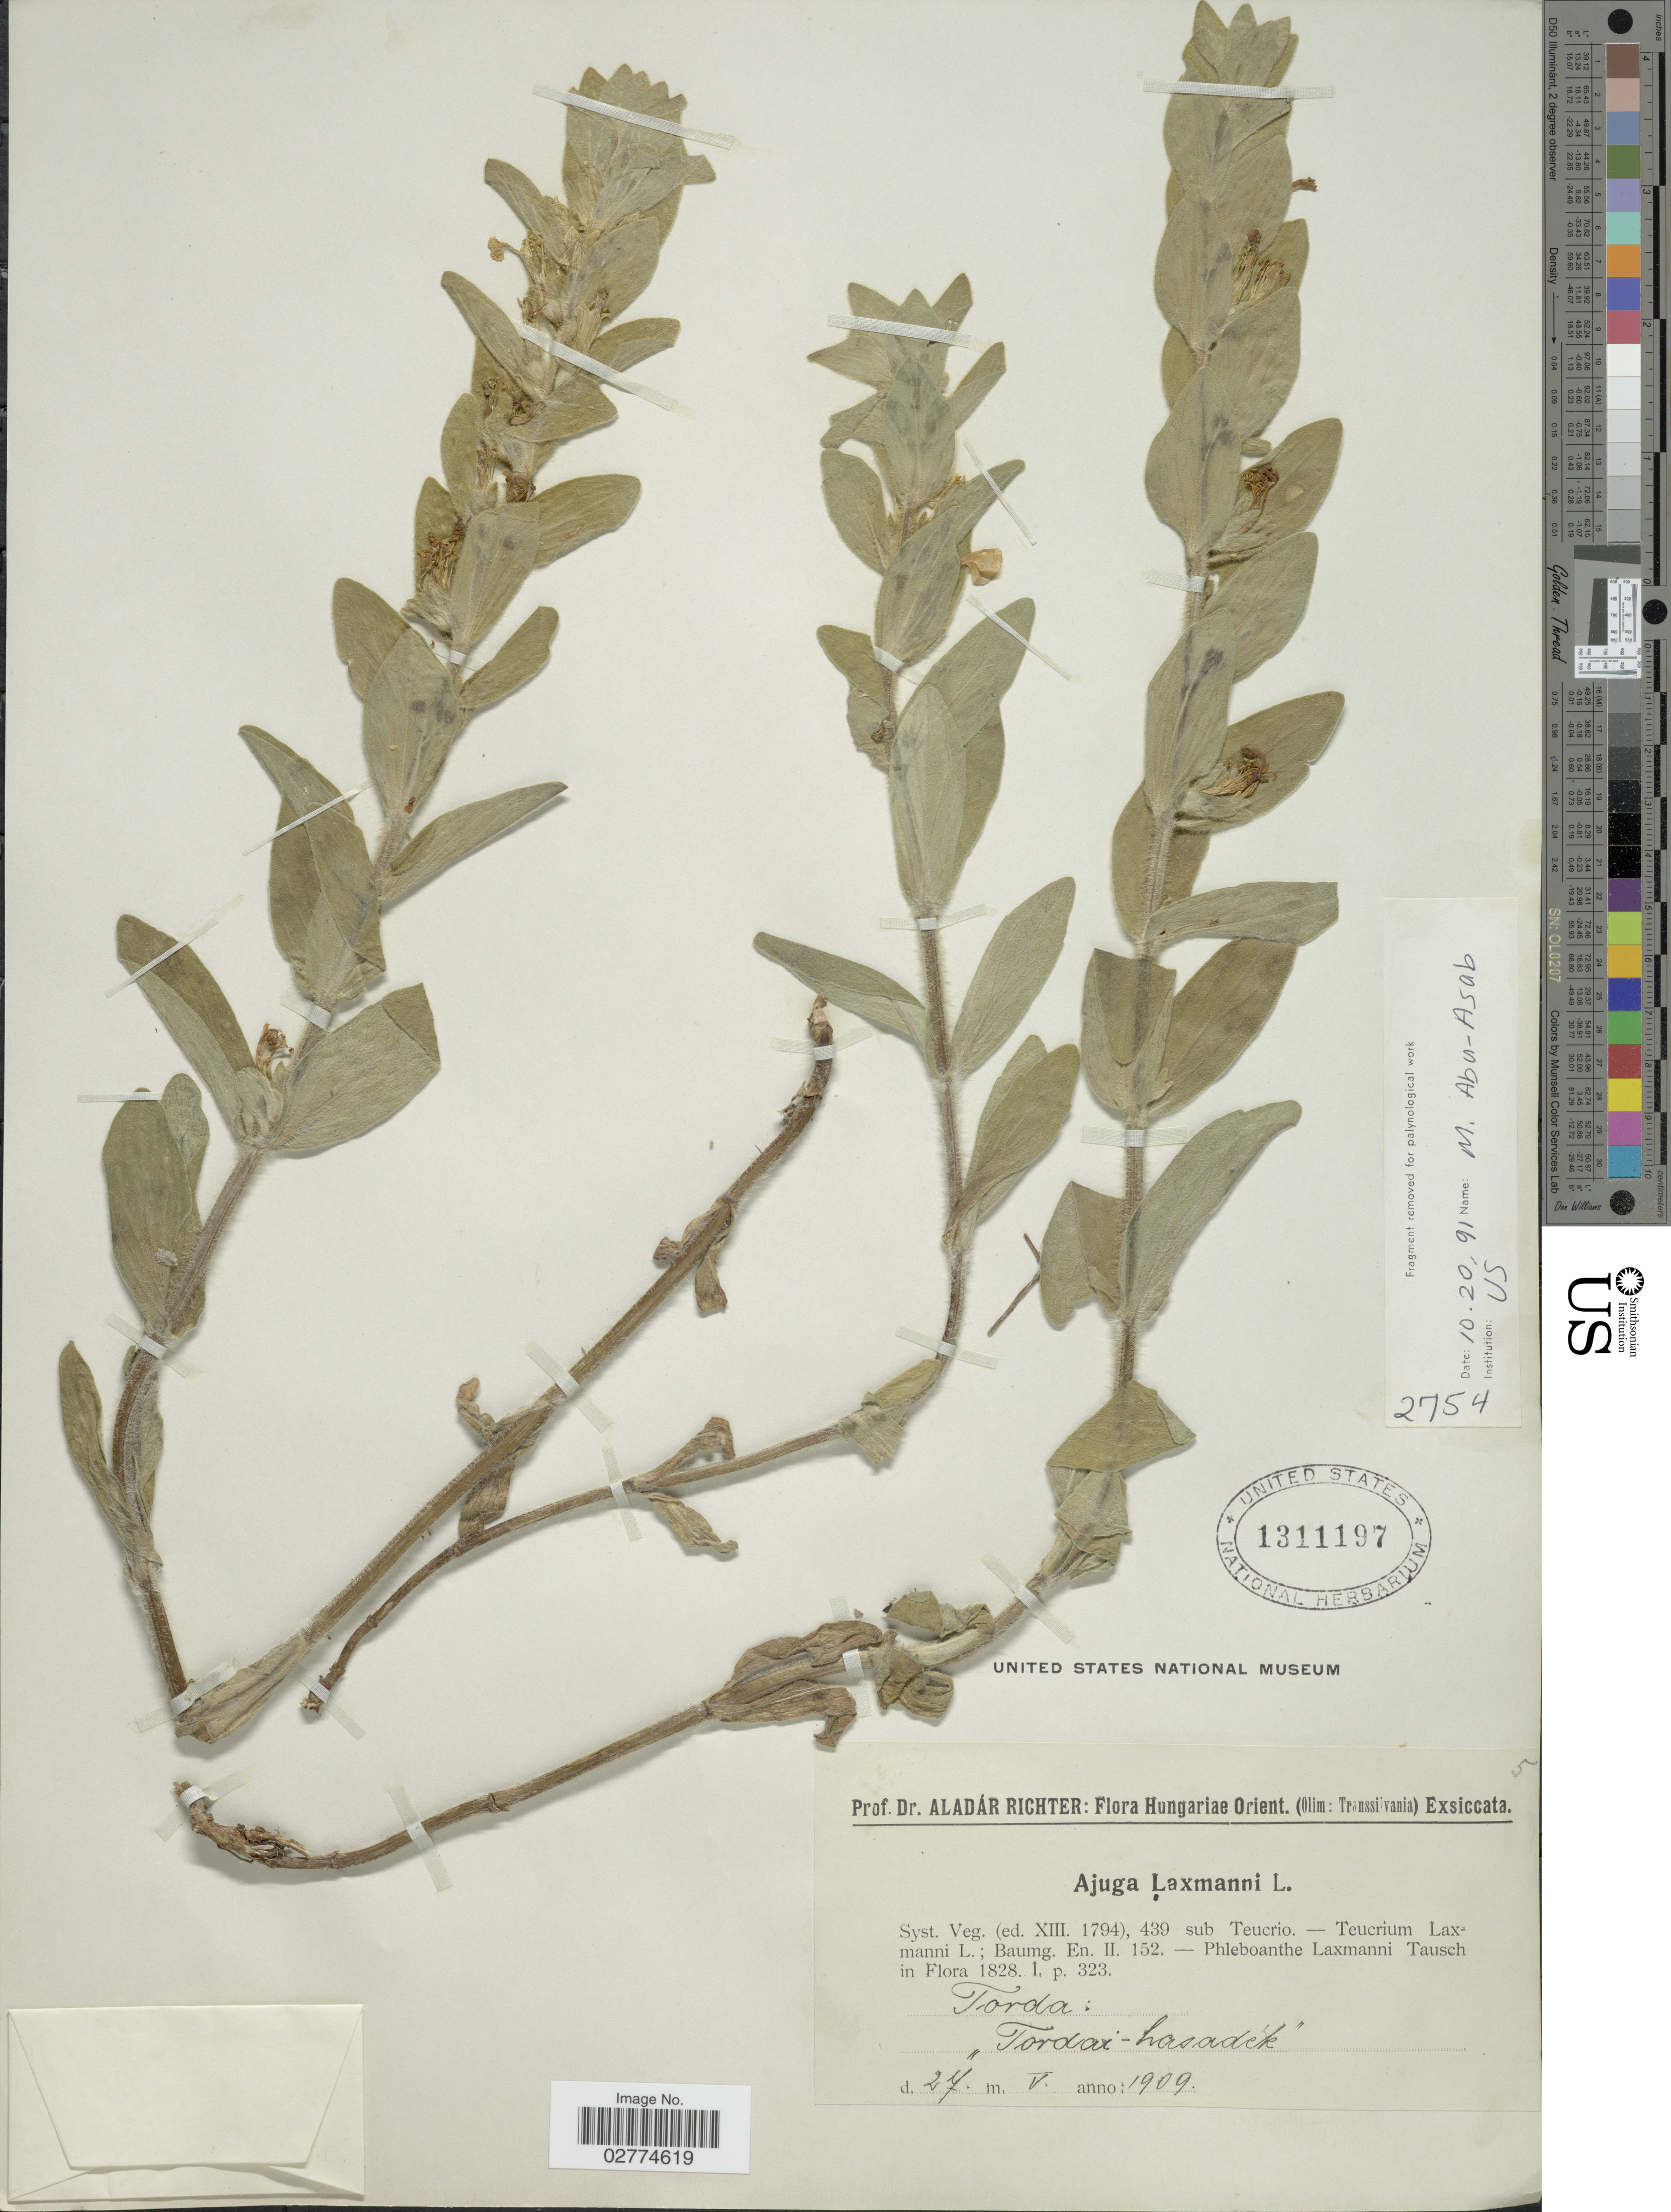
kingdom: Plantae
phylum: Tracheophyta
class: Magnoliopsida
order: Lamiales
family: Lamiaceae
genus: Ajuga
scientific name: Ajuga laxmannii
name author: Benth.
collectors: V. A. Richter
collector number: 5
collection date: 1909-05-27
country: Hungary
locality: (Olim: Transsilvania). Torda: Tordai - hasadek.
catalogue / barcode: US 1311197